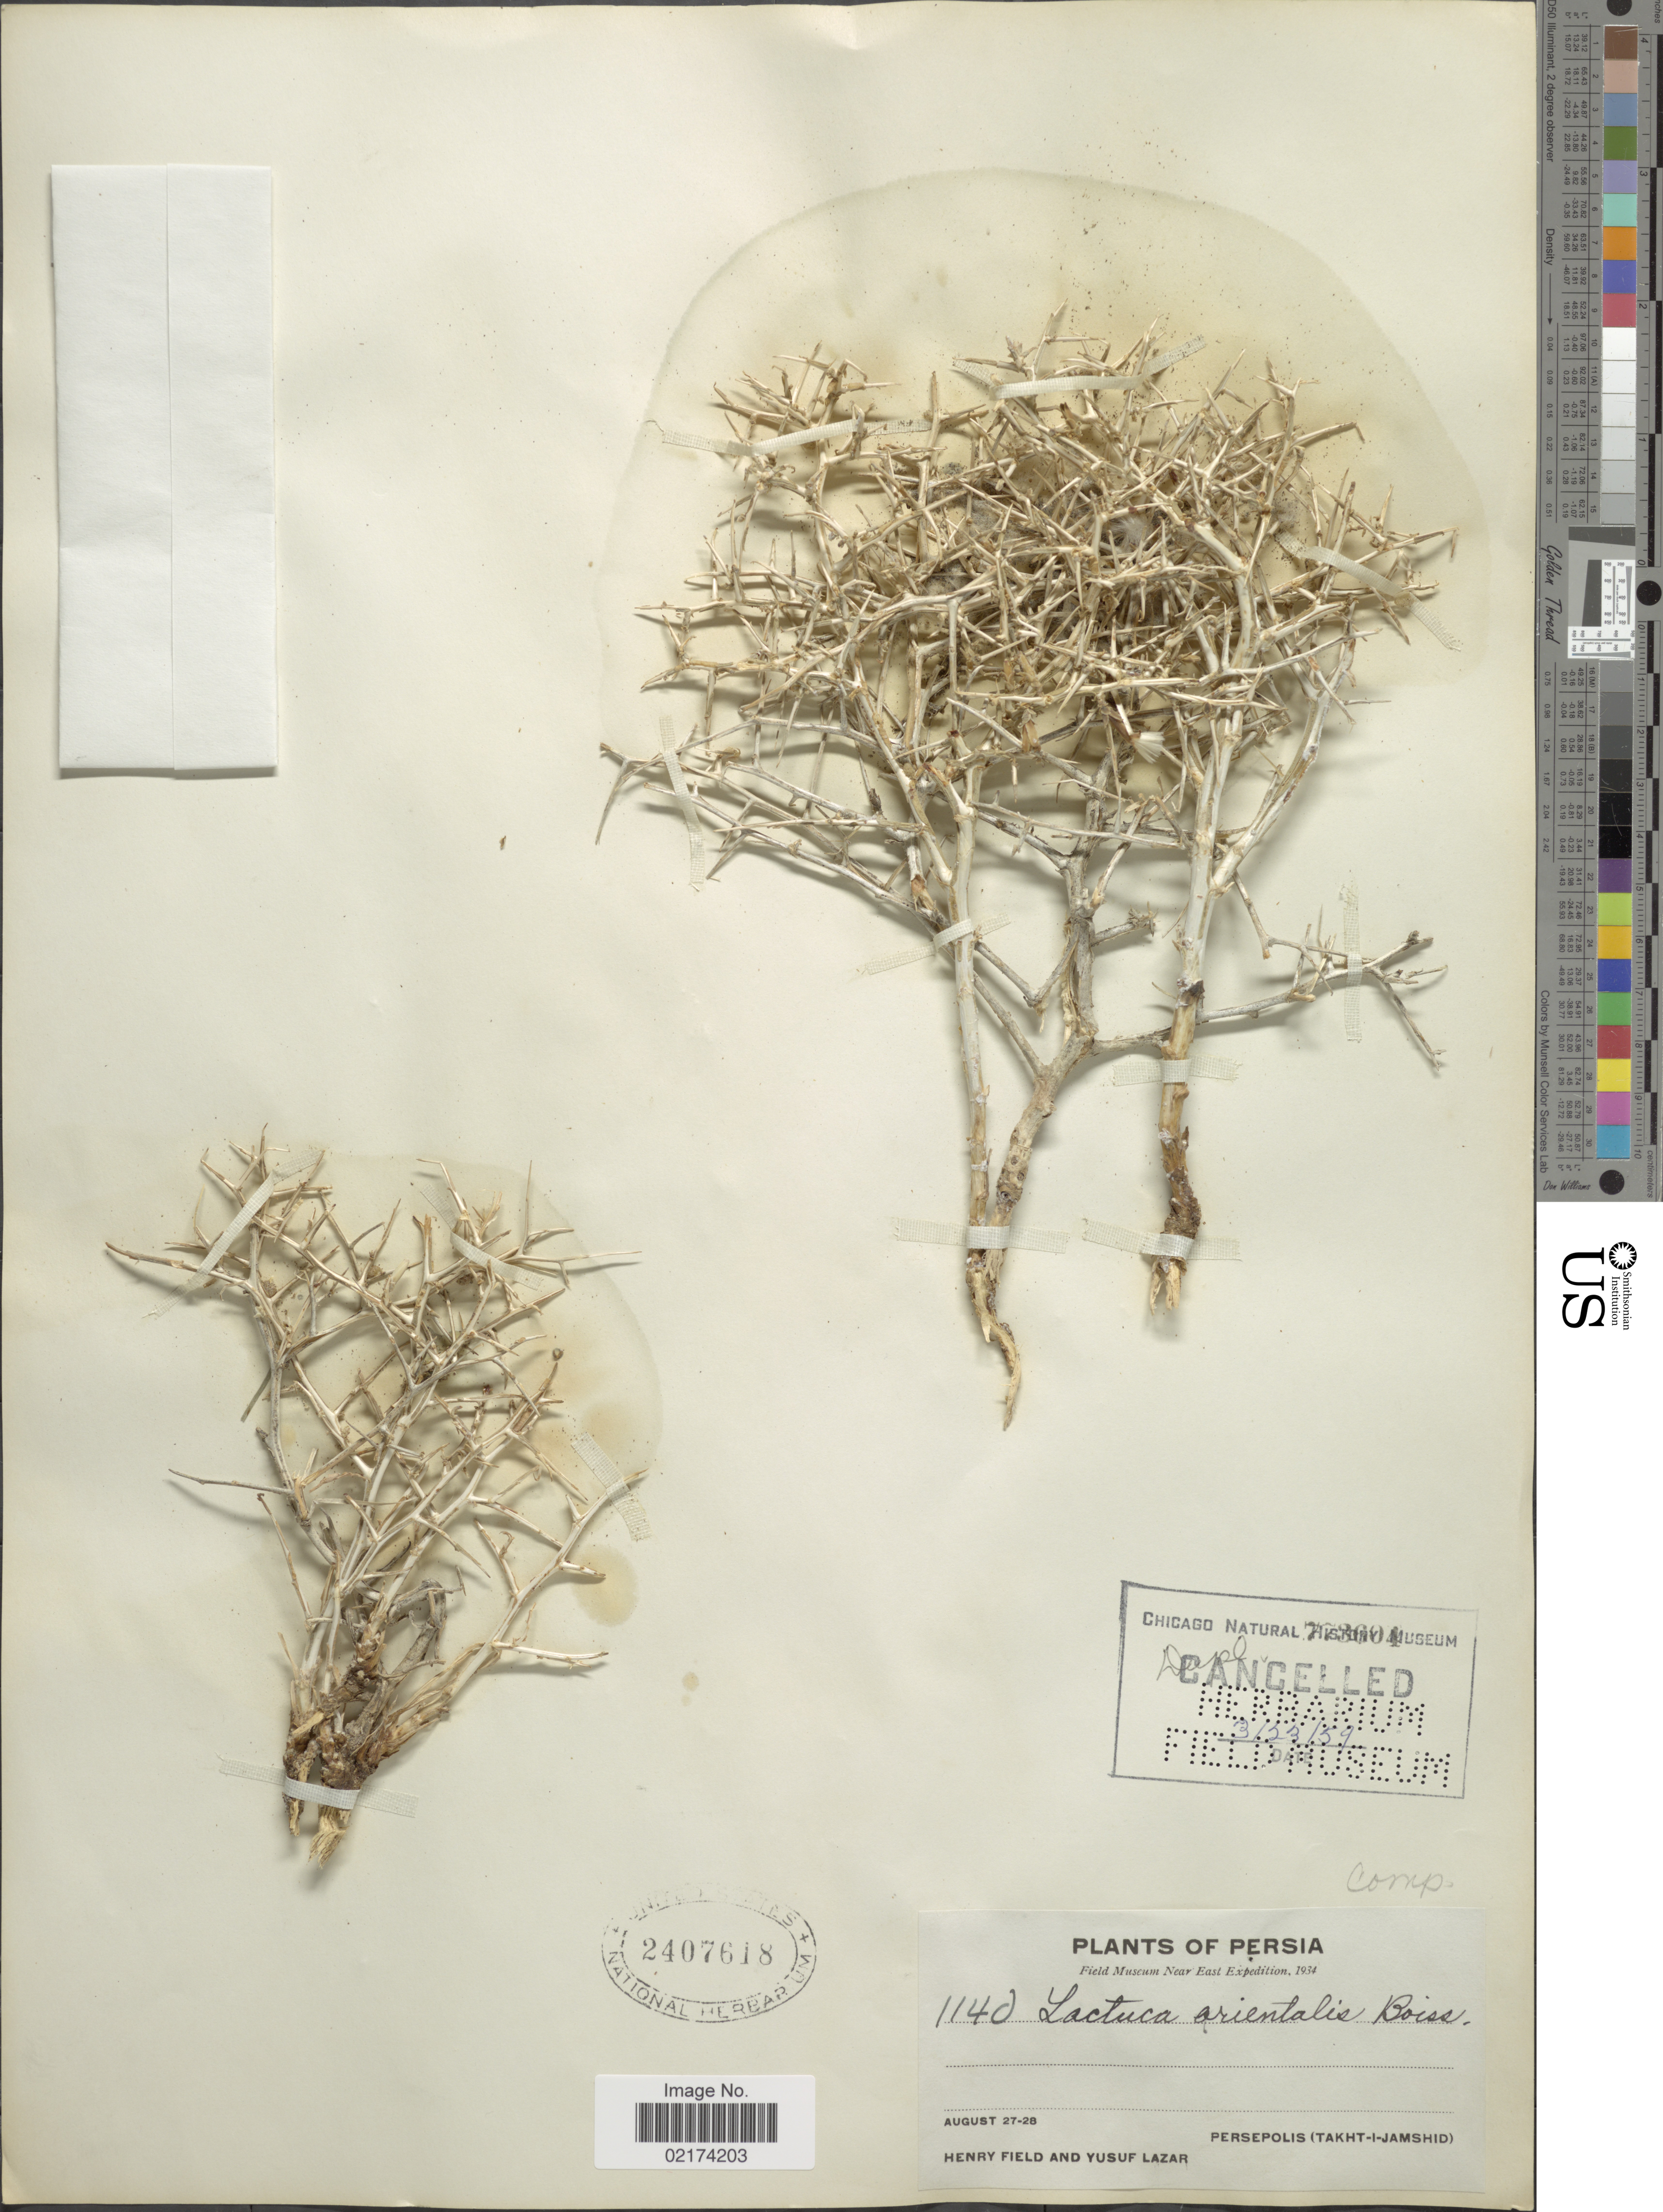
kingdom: Plantae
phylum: Tracheophyta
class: Magnoliopsida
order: Asterales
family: Asteraceae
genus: Lactuca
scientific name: Lactuca orientalis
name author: (Boiss.) Boiss.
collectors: H. Field & Y. Lazar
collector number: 1140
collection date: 1934-08-27/1934-08-28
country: Iran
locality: Persia, Persepolis (Takht-I-Jamshid)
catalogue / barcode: US 2407618